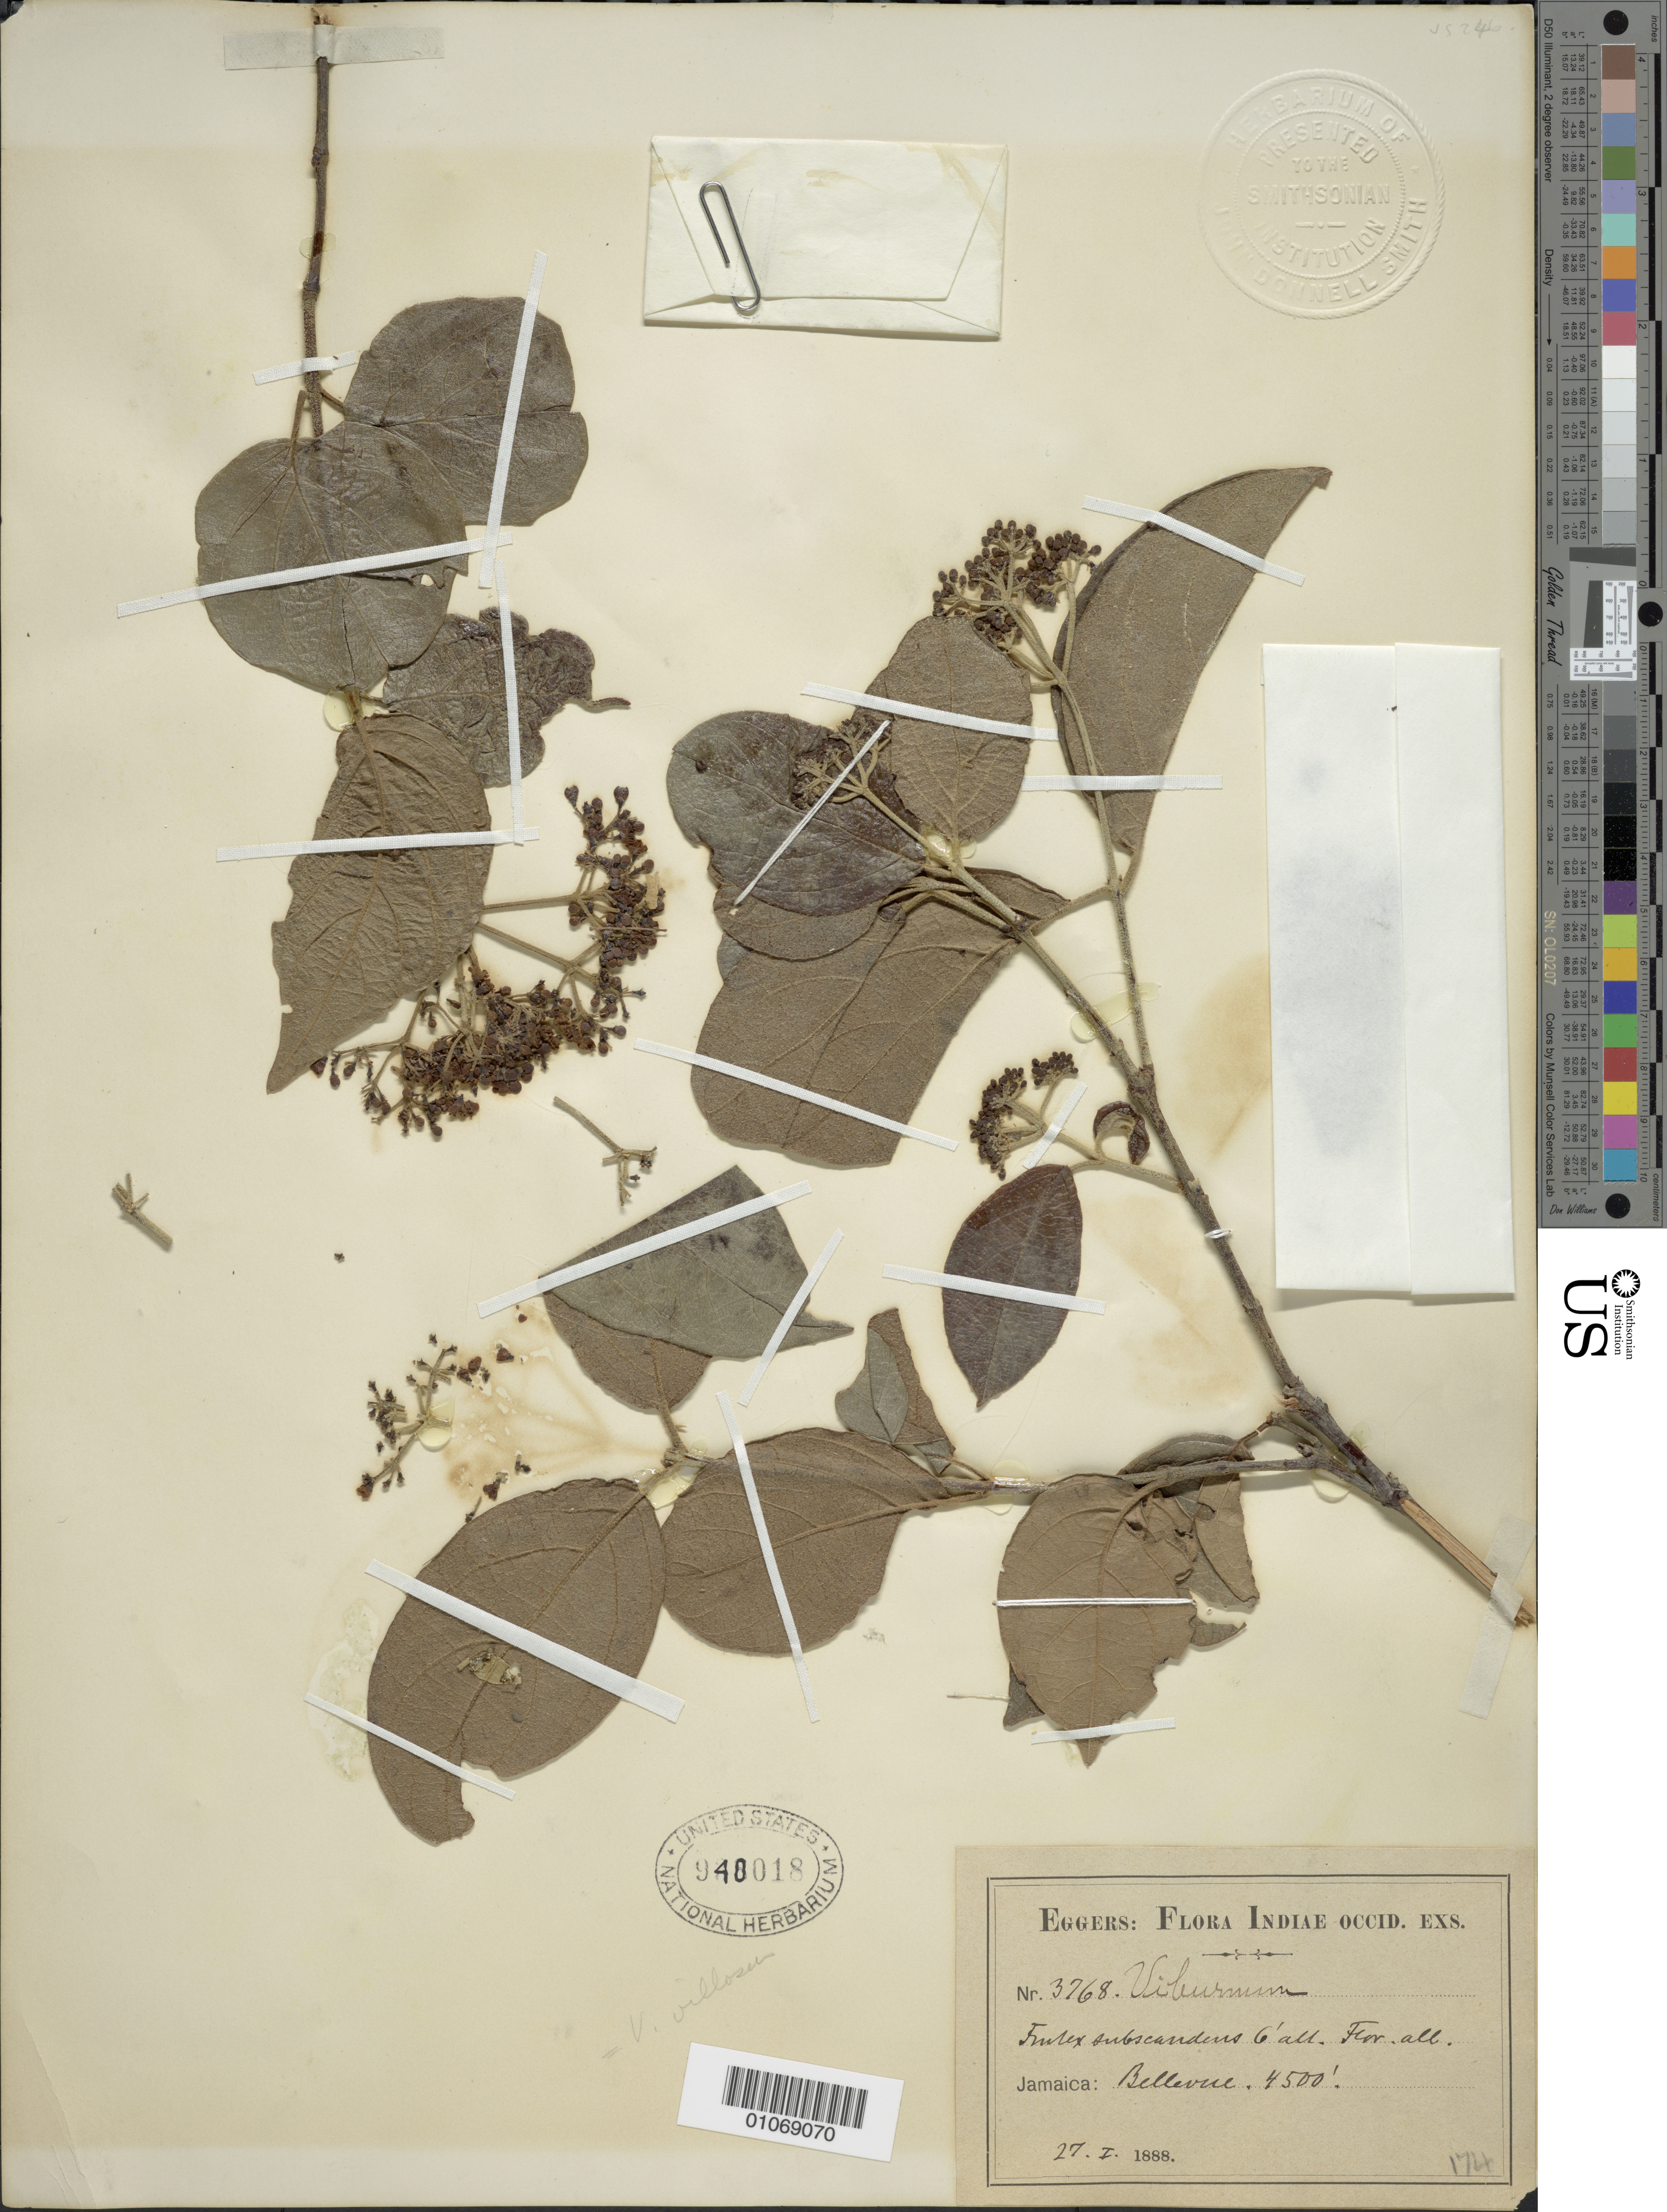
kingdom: Plantae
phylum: Tracheophyta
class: Magnoliopsida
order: Dipsacales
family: Viburnaceae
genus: Viburnum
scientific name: Viburnum sp.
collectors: H. F. A. von Eggers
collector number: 3768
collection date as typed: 27 Jan 1888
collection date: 1888-01-27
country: Bahamas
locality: Bellevue.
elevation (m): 1372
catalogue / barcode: US 940018